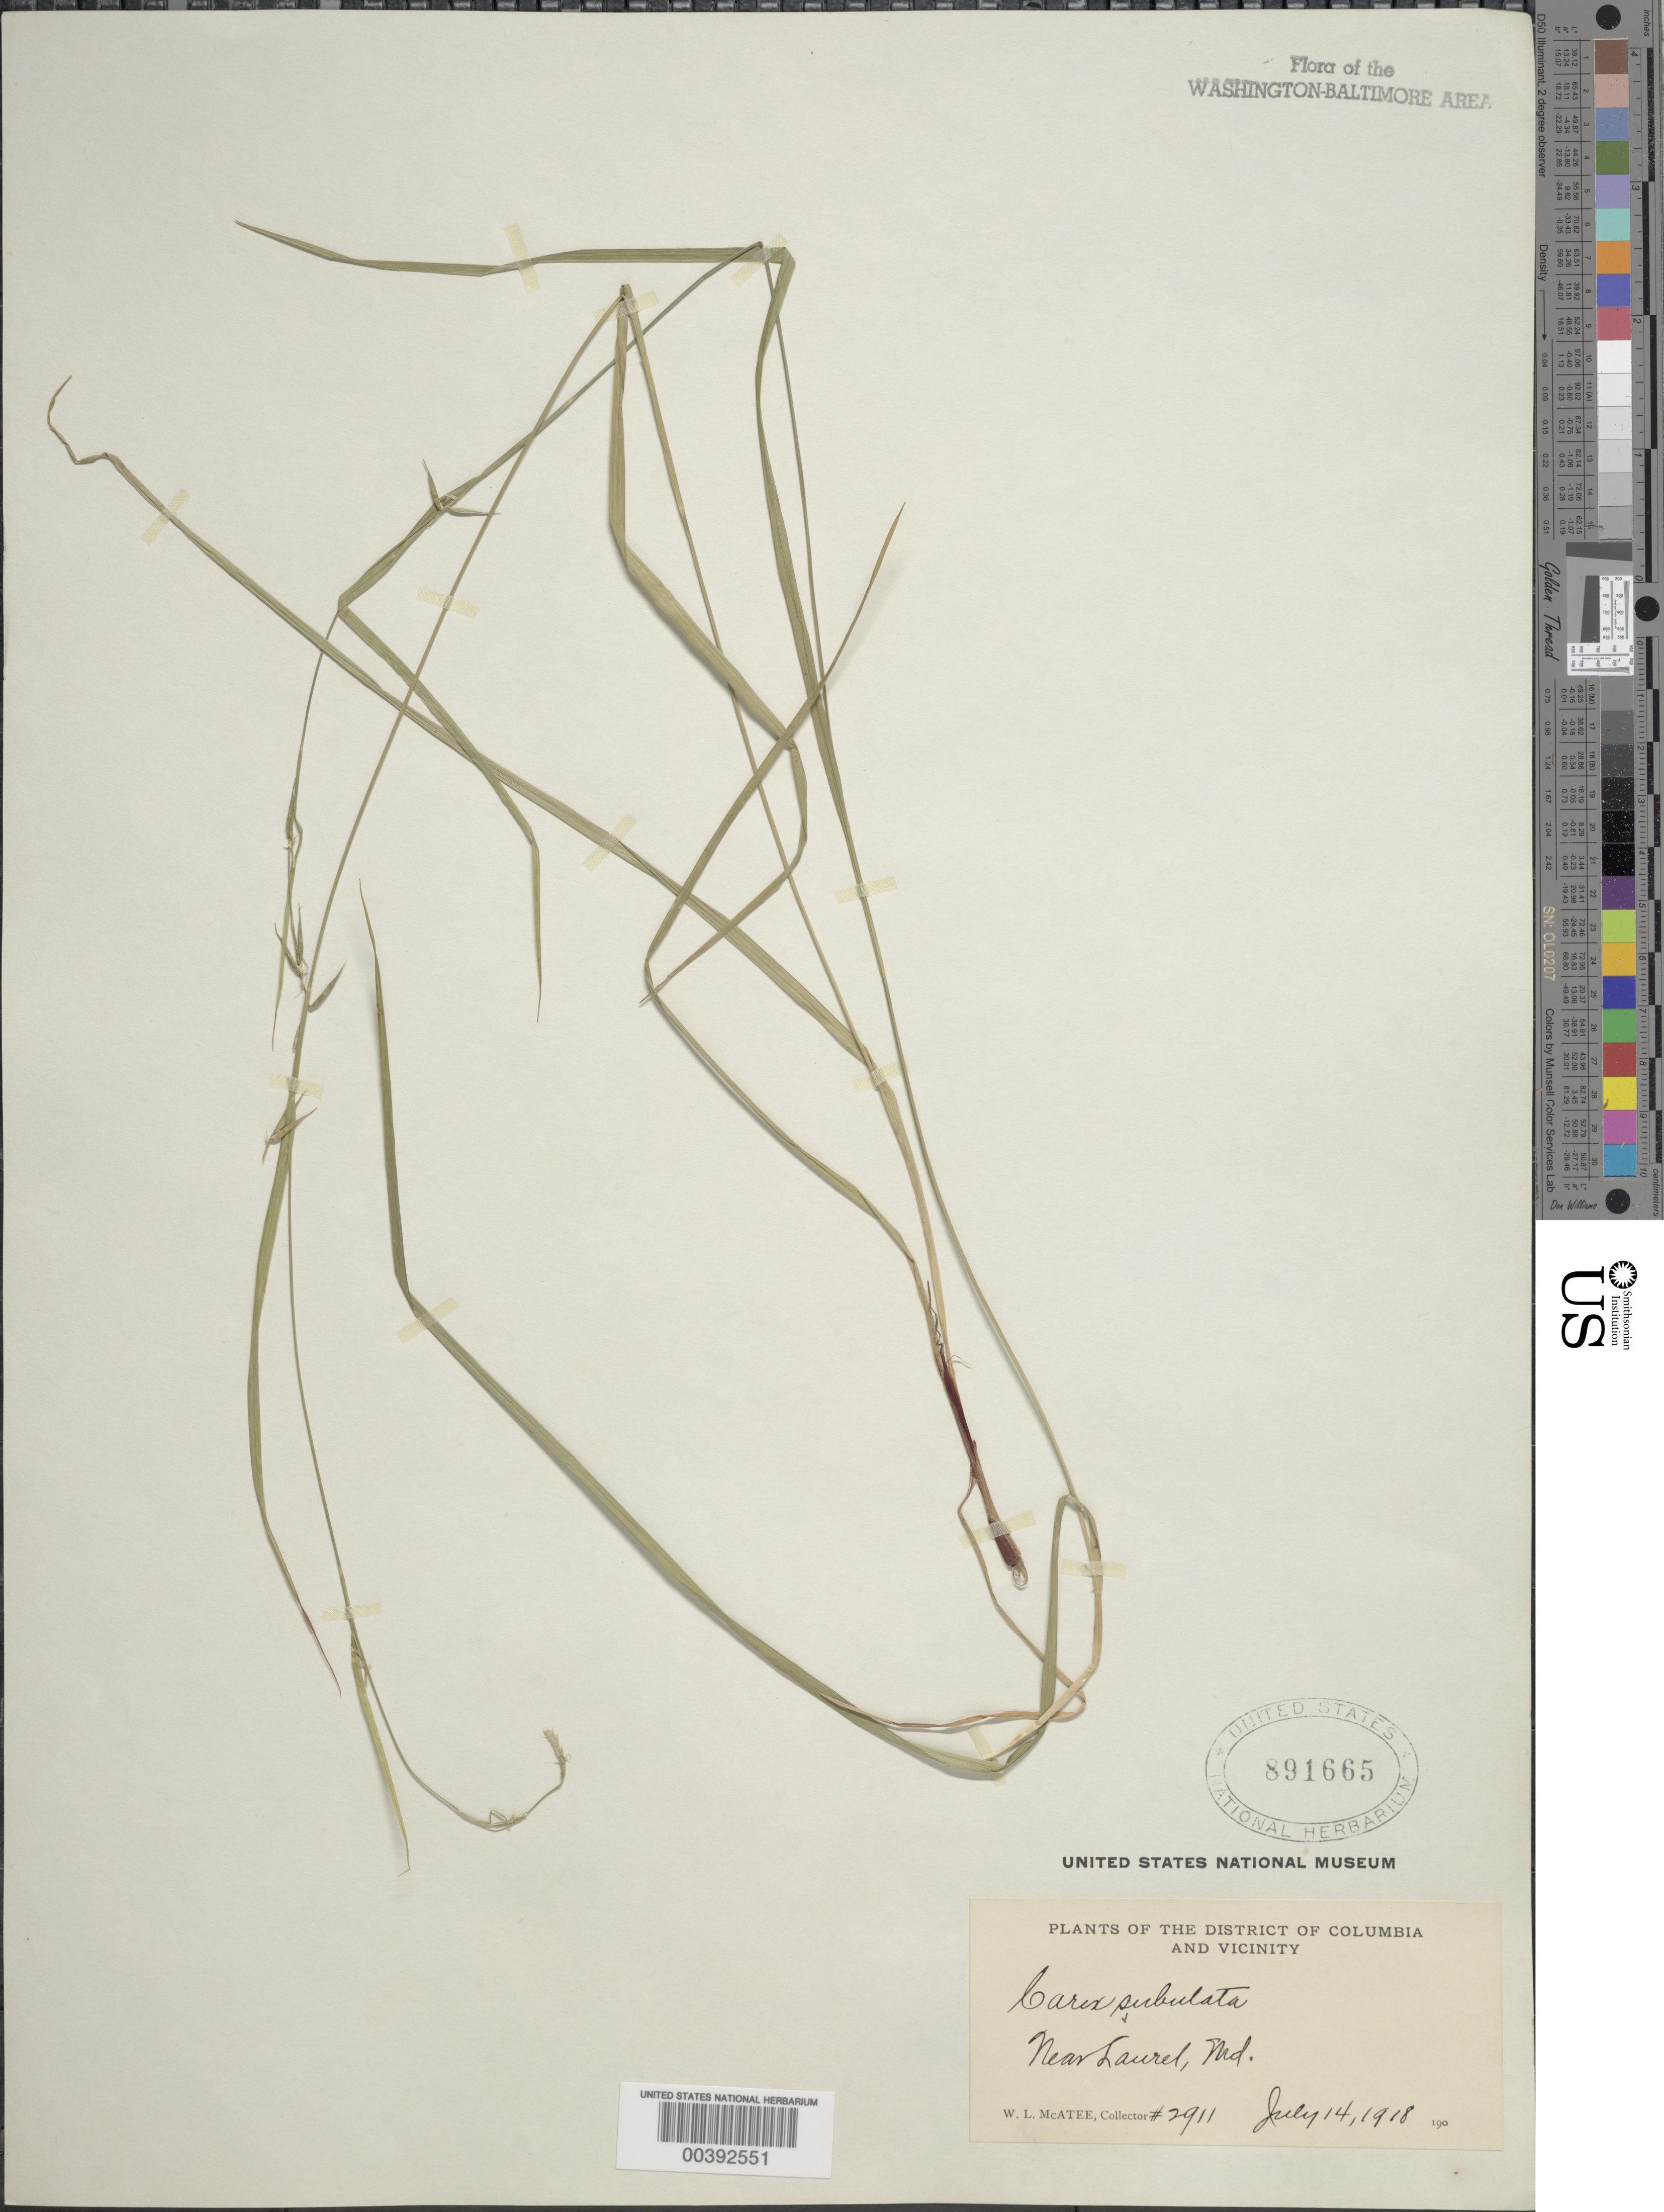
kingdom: Plantae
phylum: Tracheophyta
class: Liliopsida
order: Poales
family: Cyperaceae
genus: Carex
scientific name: Carex collinsii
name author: Nutt.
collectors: W. McAtee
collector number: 2911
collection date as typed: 14 Jul 1918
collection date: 1918-07-14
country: United States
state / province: Maryland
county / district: Prince George's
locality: Laurel vicinity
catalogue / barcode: US 891665